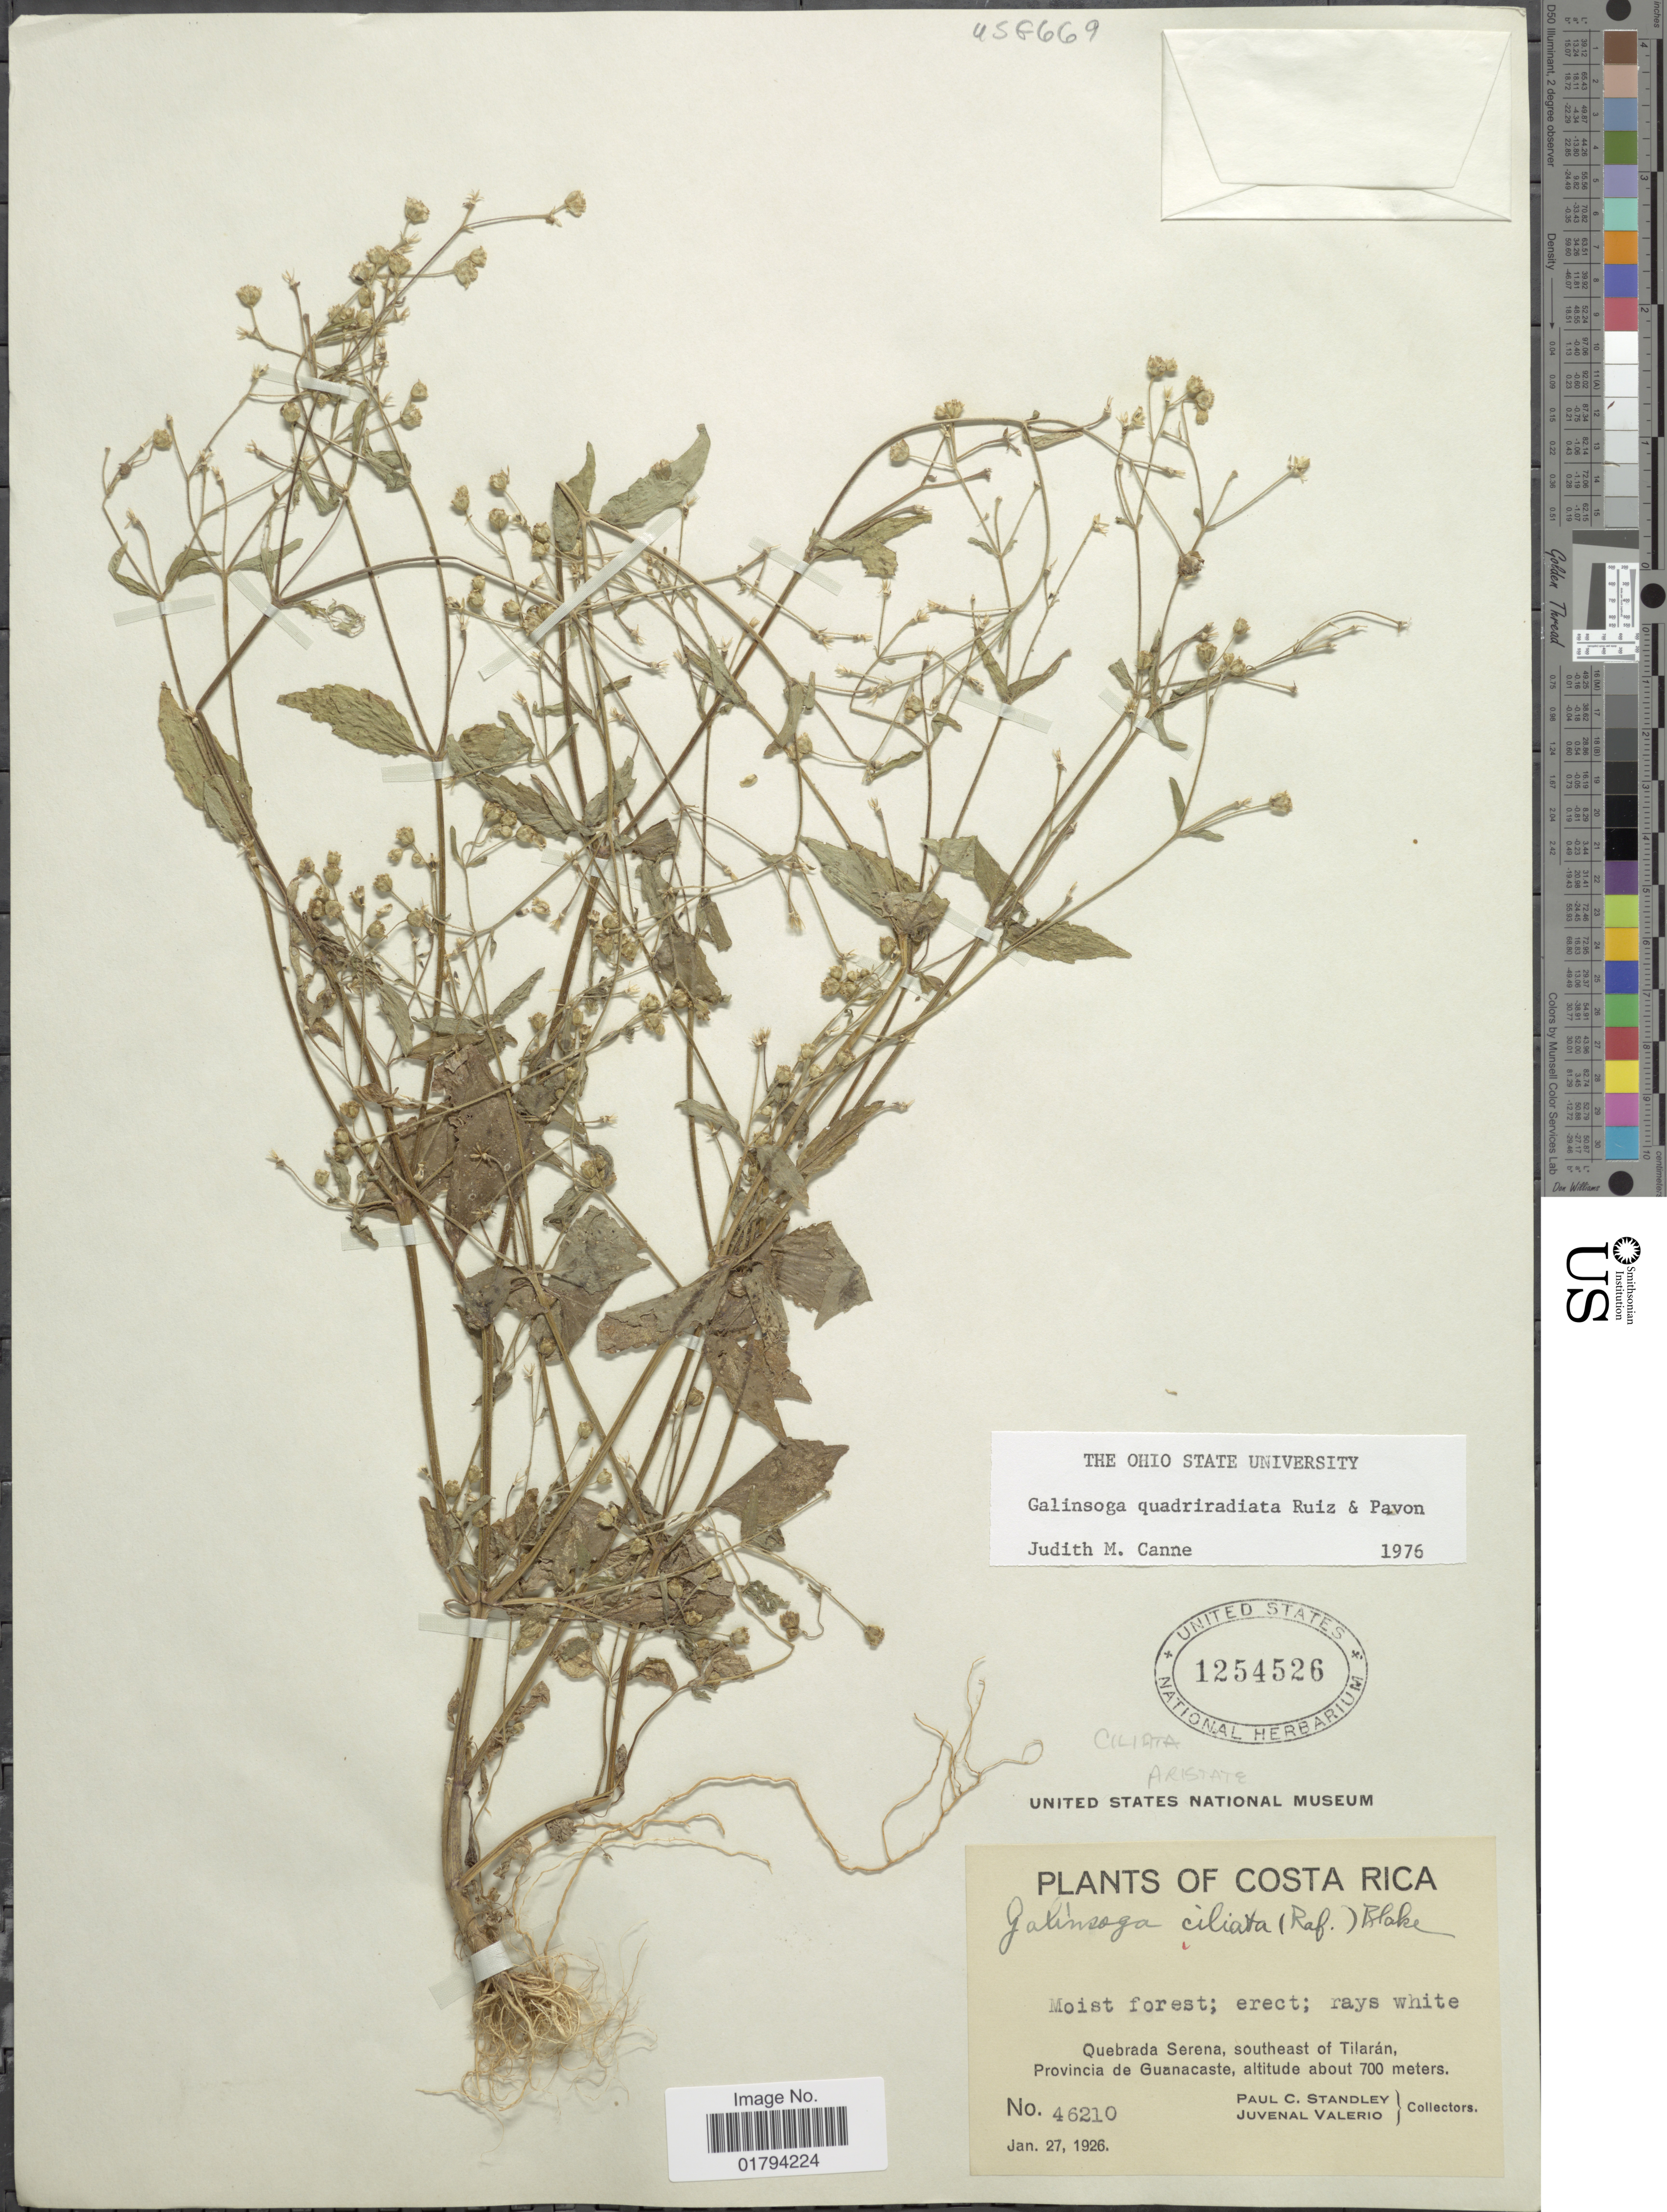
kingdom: Plantae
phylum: Tracheophyta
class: Magnoliopsida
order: Asterales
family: Asteraceae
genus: Galinsoga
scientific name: Galinsoga quadriradiata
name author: Ruiz & Pav.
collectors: P. C. Standley & J. Valerio R.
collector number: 46210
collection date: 1926-01-27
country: Costa Rica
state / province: Guanacaste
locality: Quebrada Serena, southeast of Tilaran.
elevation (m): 700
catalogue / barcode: US 1254526